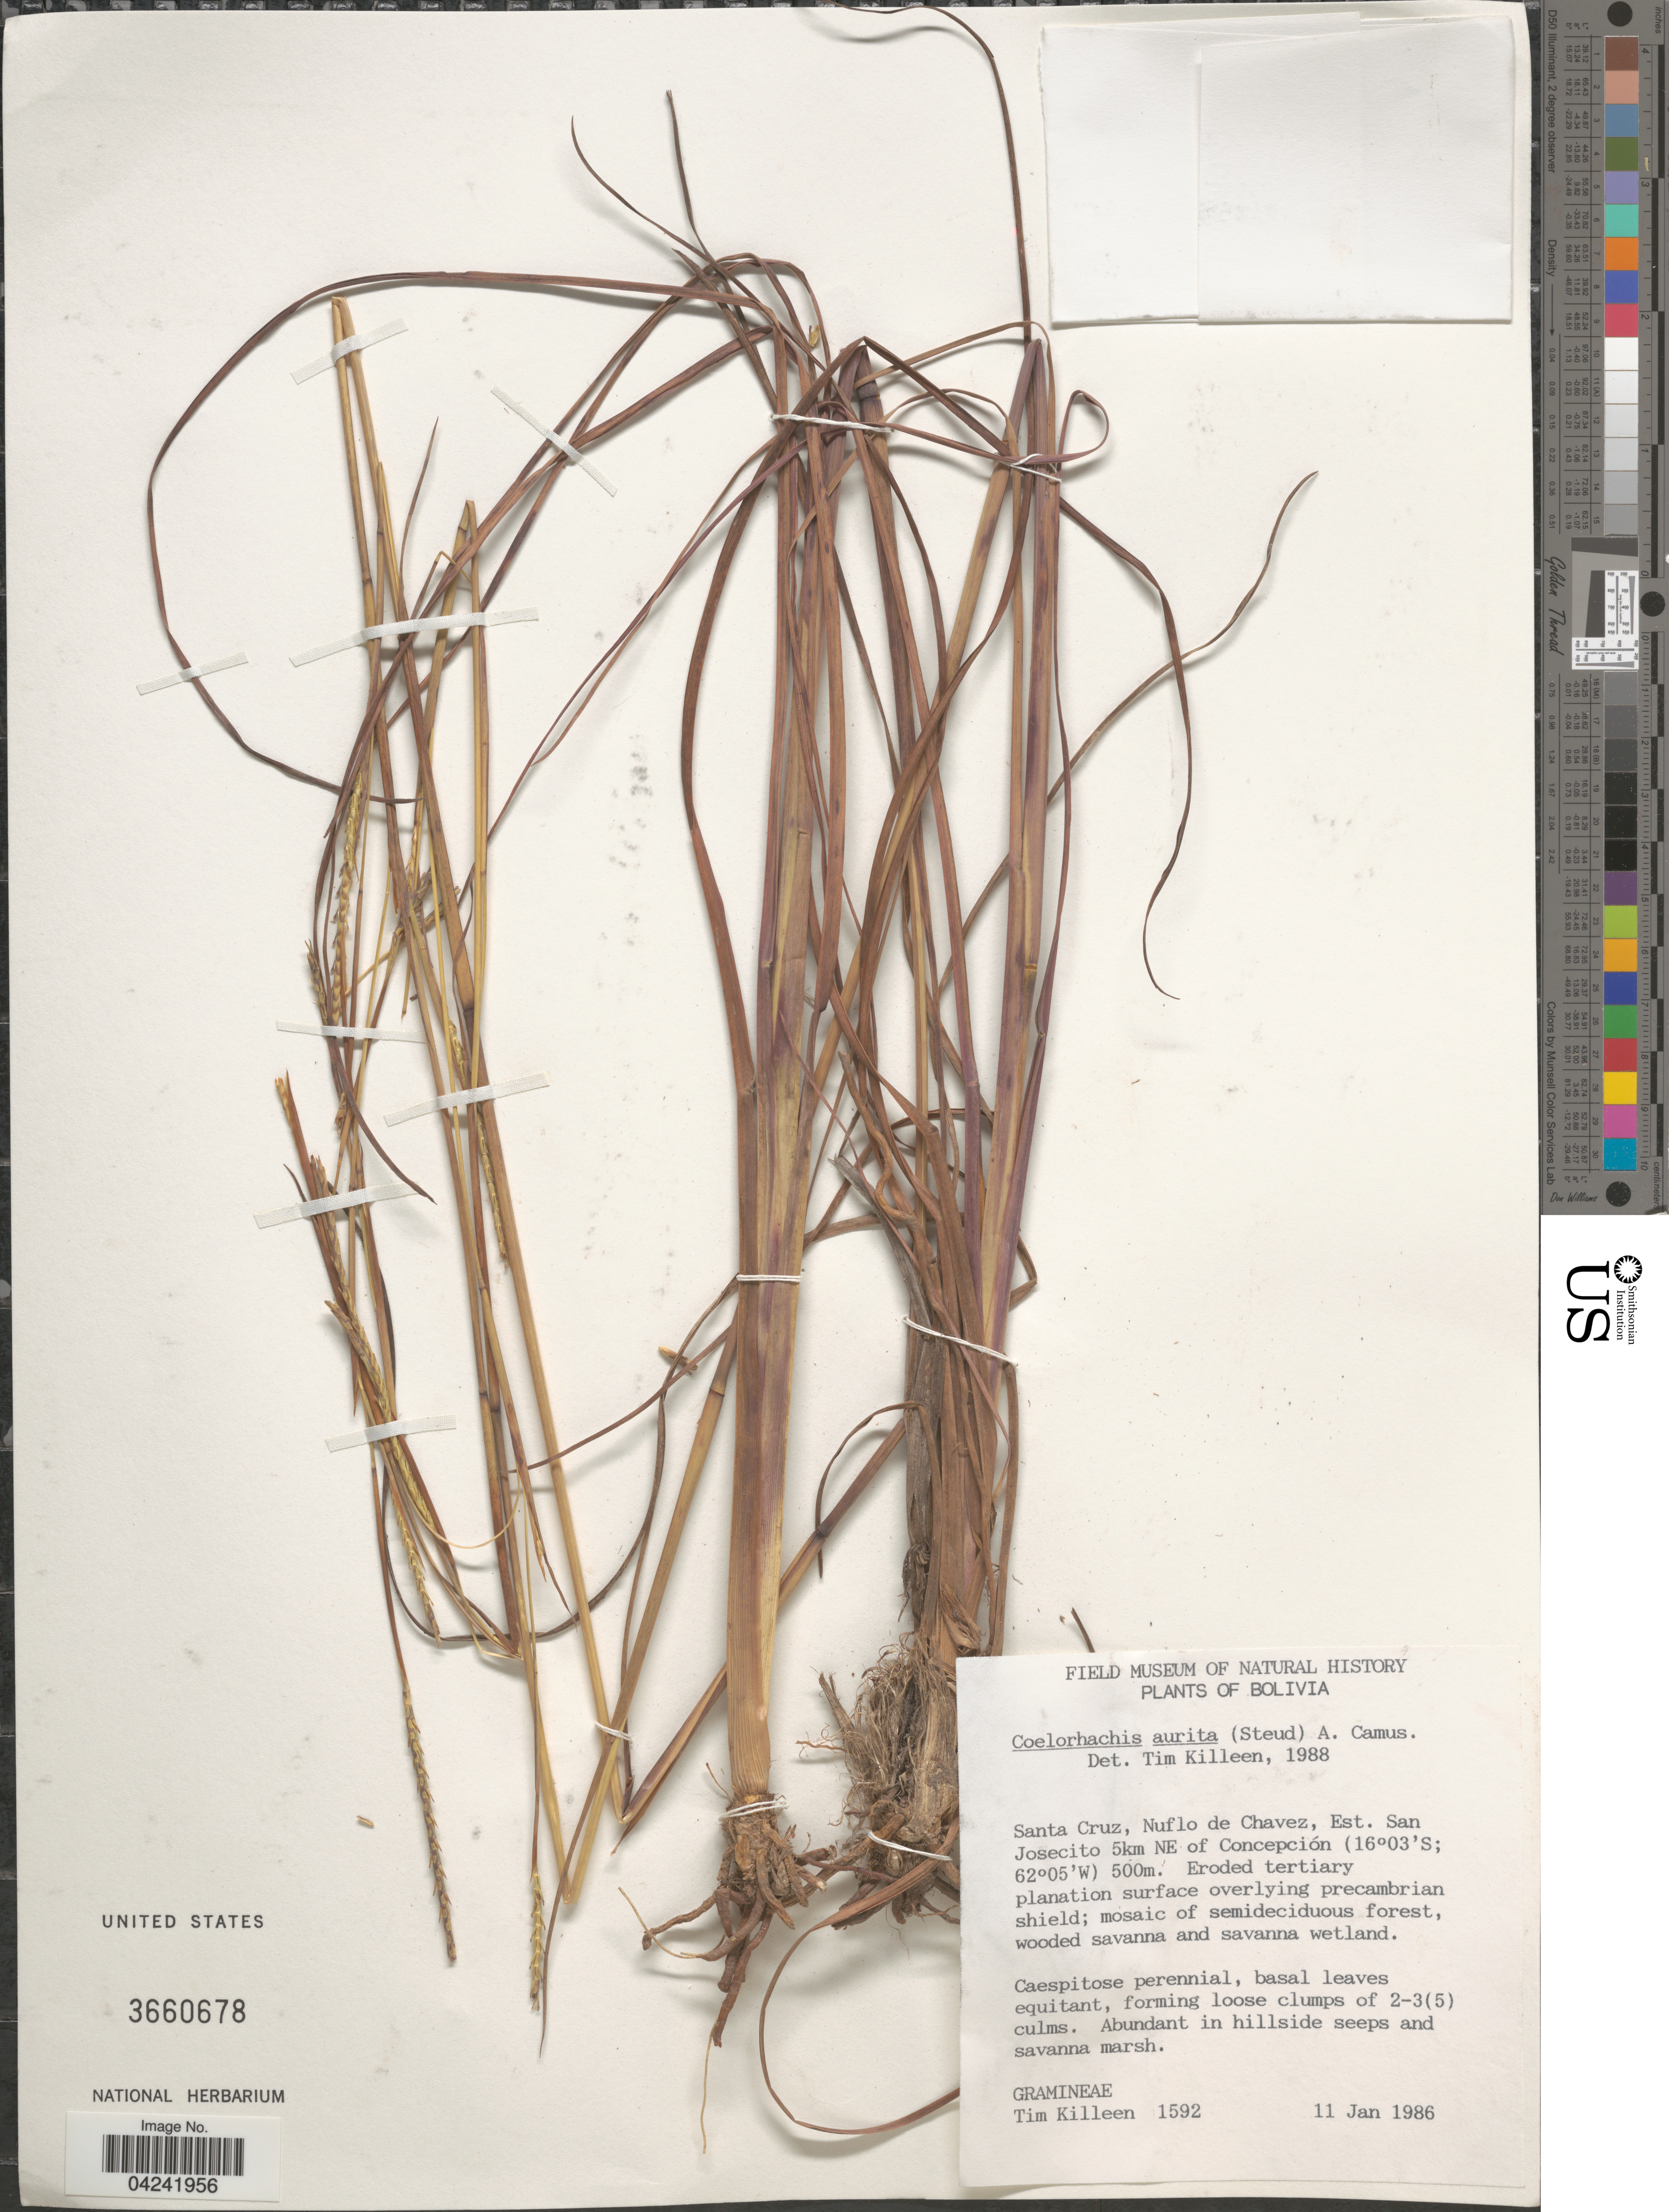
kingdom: Plantae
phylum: Tracheophyta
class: Liliopsida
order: Poales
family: Poaceae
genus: Mnesithea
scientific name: Mnesithea aurita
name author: (Steud.) de Koning & Sosef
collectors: T. J. Killeen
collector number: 1592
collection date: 1986-01-11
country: Bolivia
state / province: Santa Cruz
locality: Nuflo de Chavez, Est. San Josecito 5km NE of Concepción.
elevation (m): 500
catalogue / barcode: US 3660678